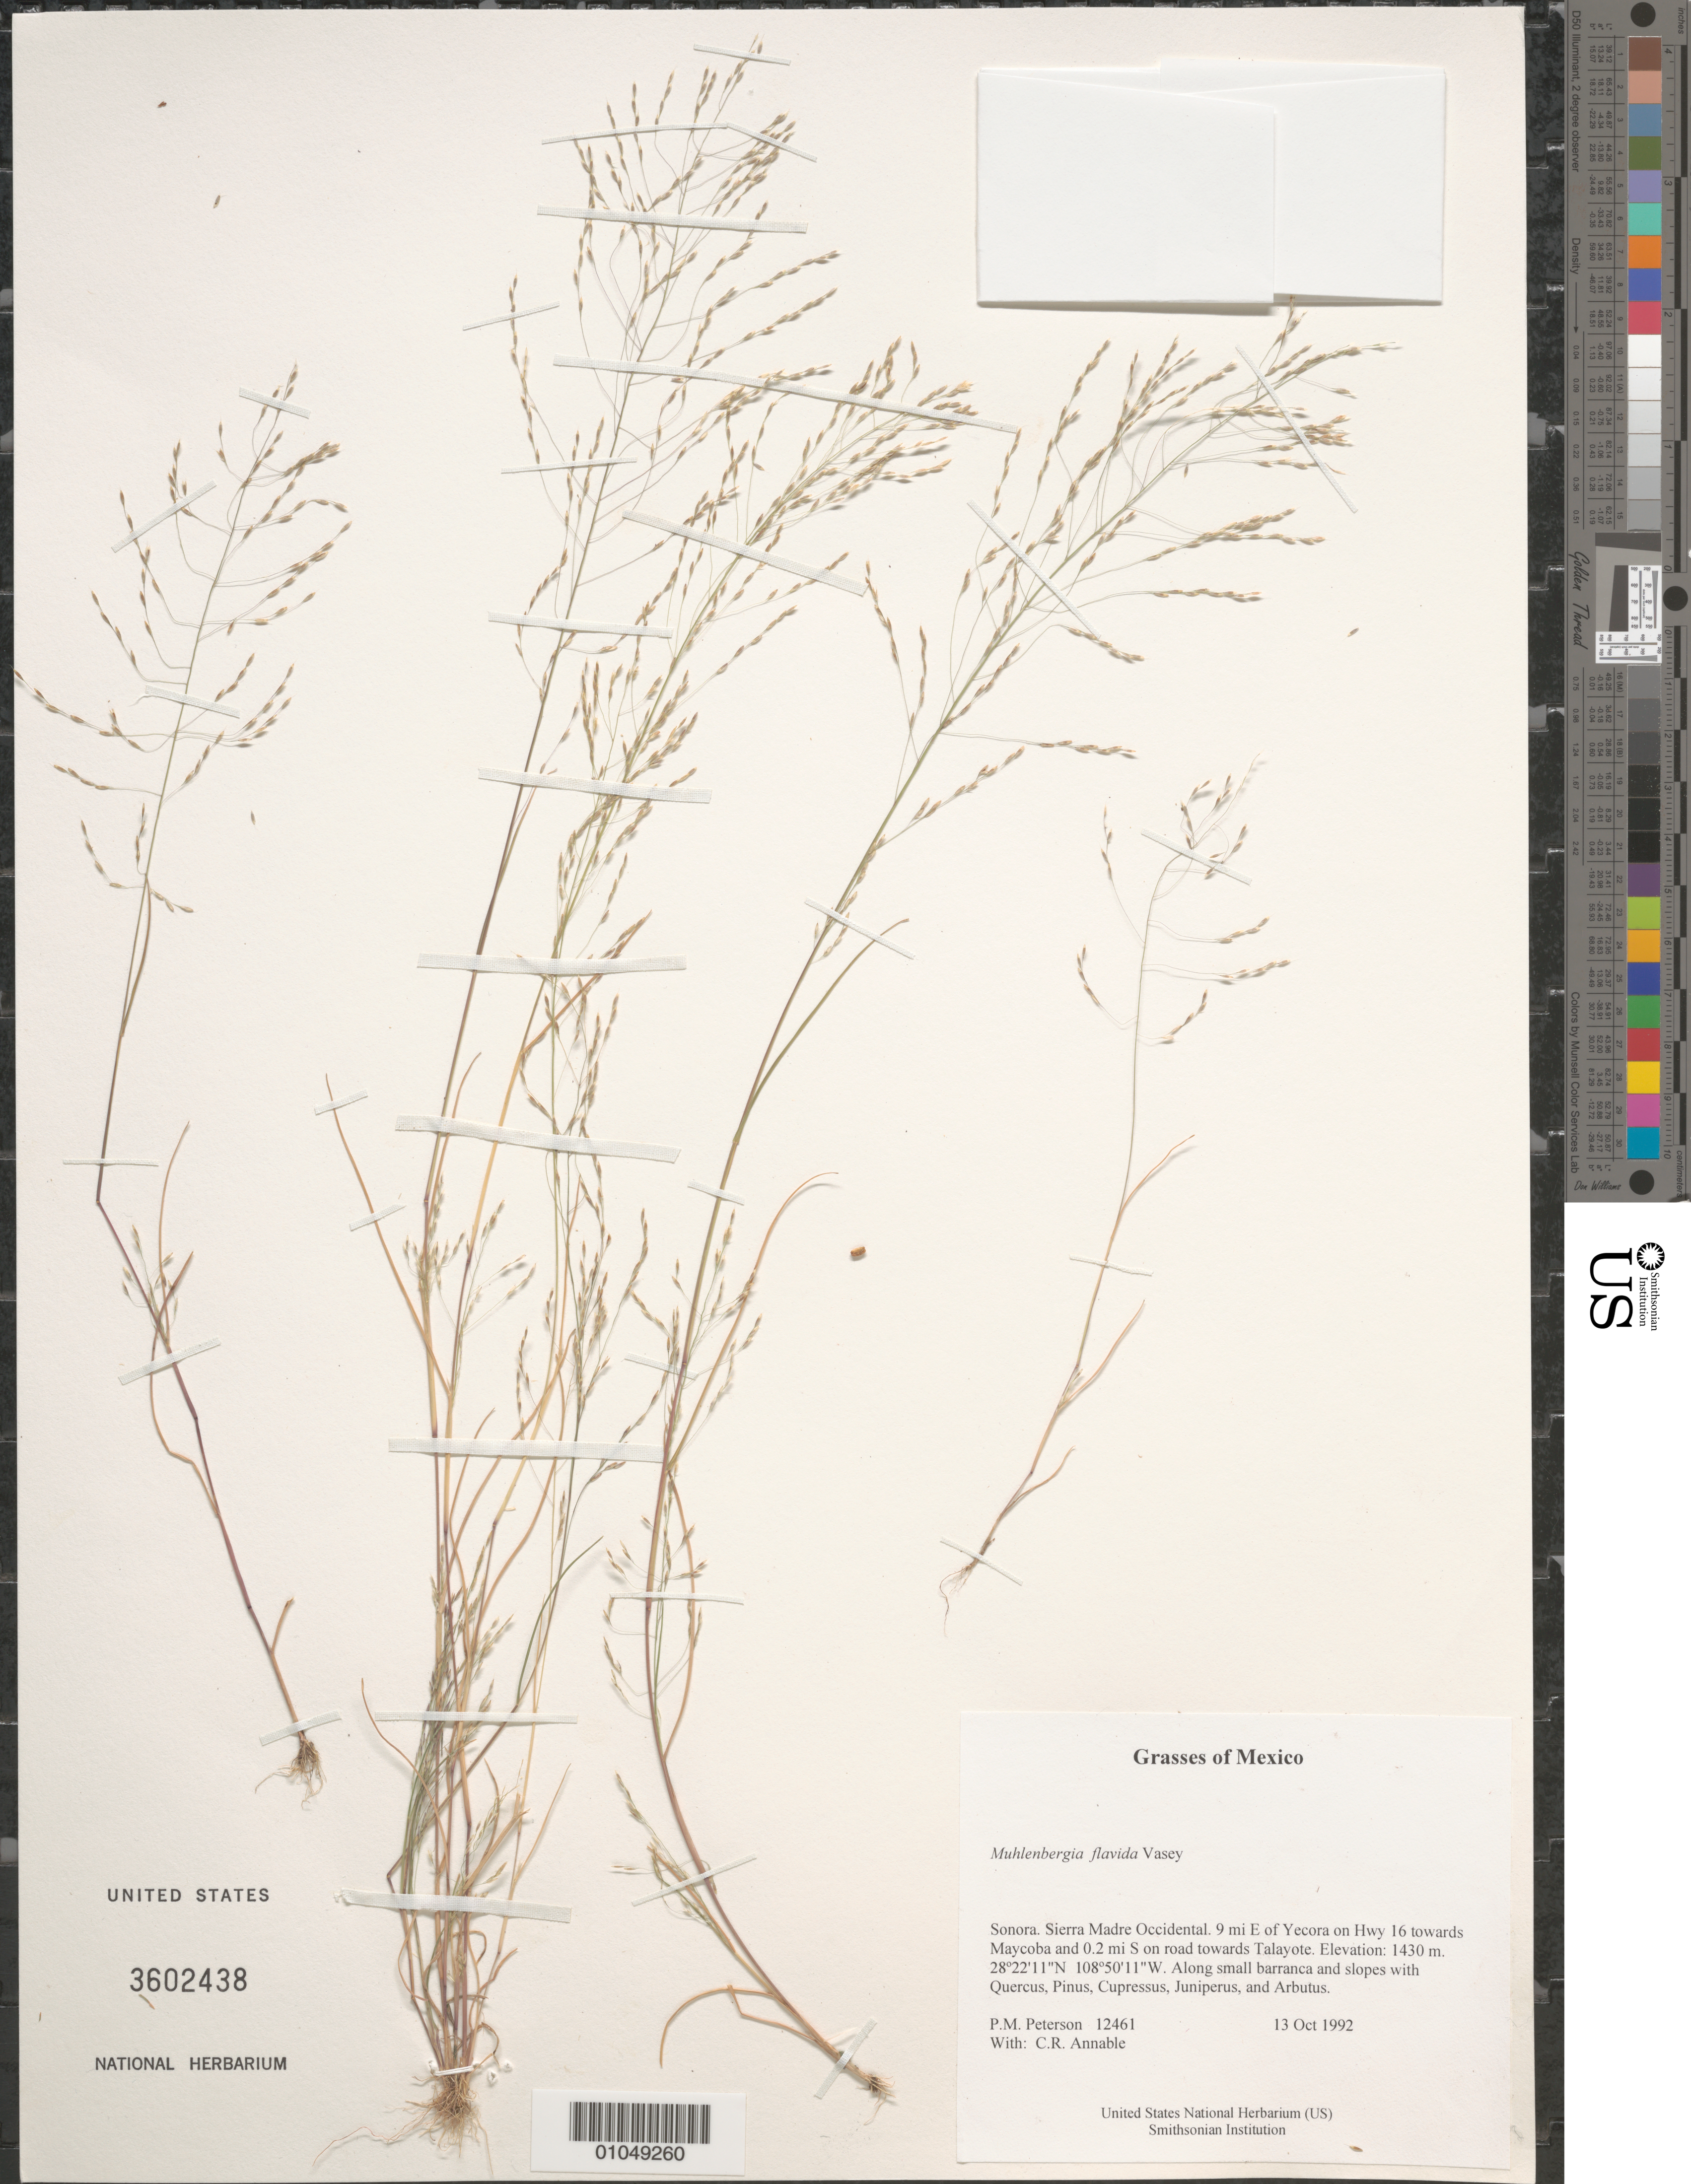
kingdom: Plantae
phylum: Tracheophyta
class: Liliopsida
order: Poales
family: Poaceae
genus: Muhlenbergia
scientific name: Muhlenbergia flavida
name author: Vasey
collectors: P. M. Peterson & C. R. Annable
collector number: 12461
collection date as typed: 13 Oct 1992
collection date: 1992-10-13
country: Mexico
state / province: Sonora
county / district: Sierra Madre Occidental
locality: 9 mi E of Yecora on Hwy 16 towards Maycoba and 0.2 mi S on road towards Talayote.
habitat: Along small barranca and slopes with Quercus, Pinus, Cupressus, Juniperus, and Arbutus.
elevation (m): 1430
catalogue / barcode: US 3602438